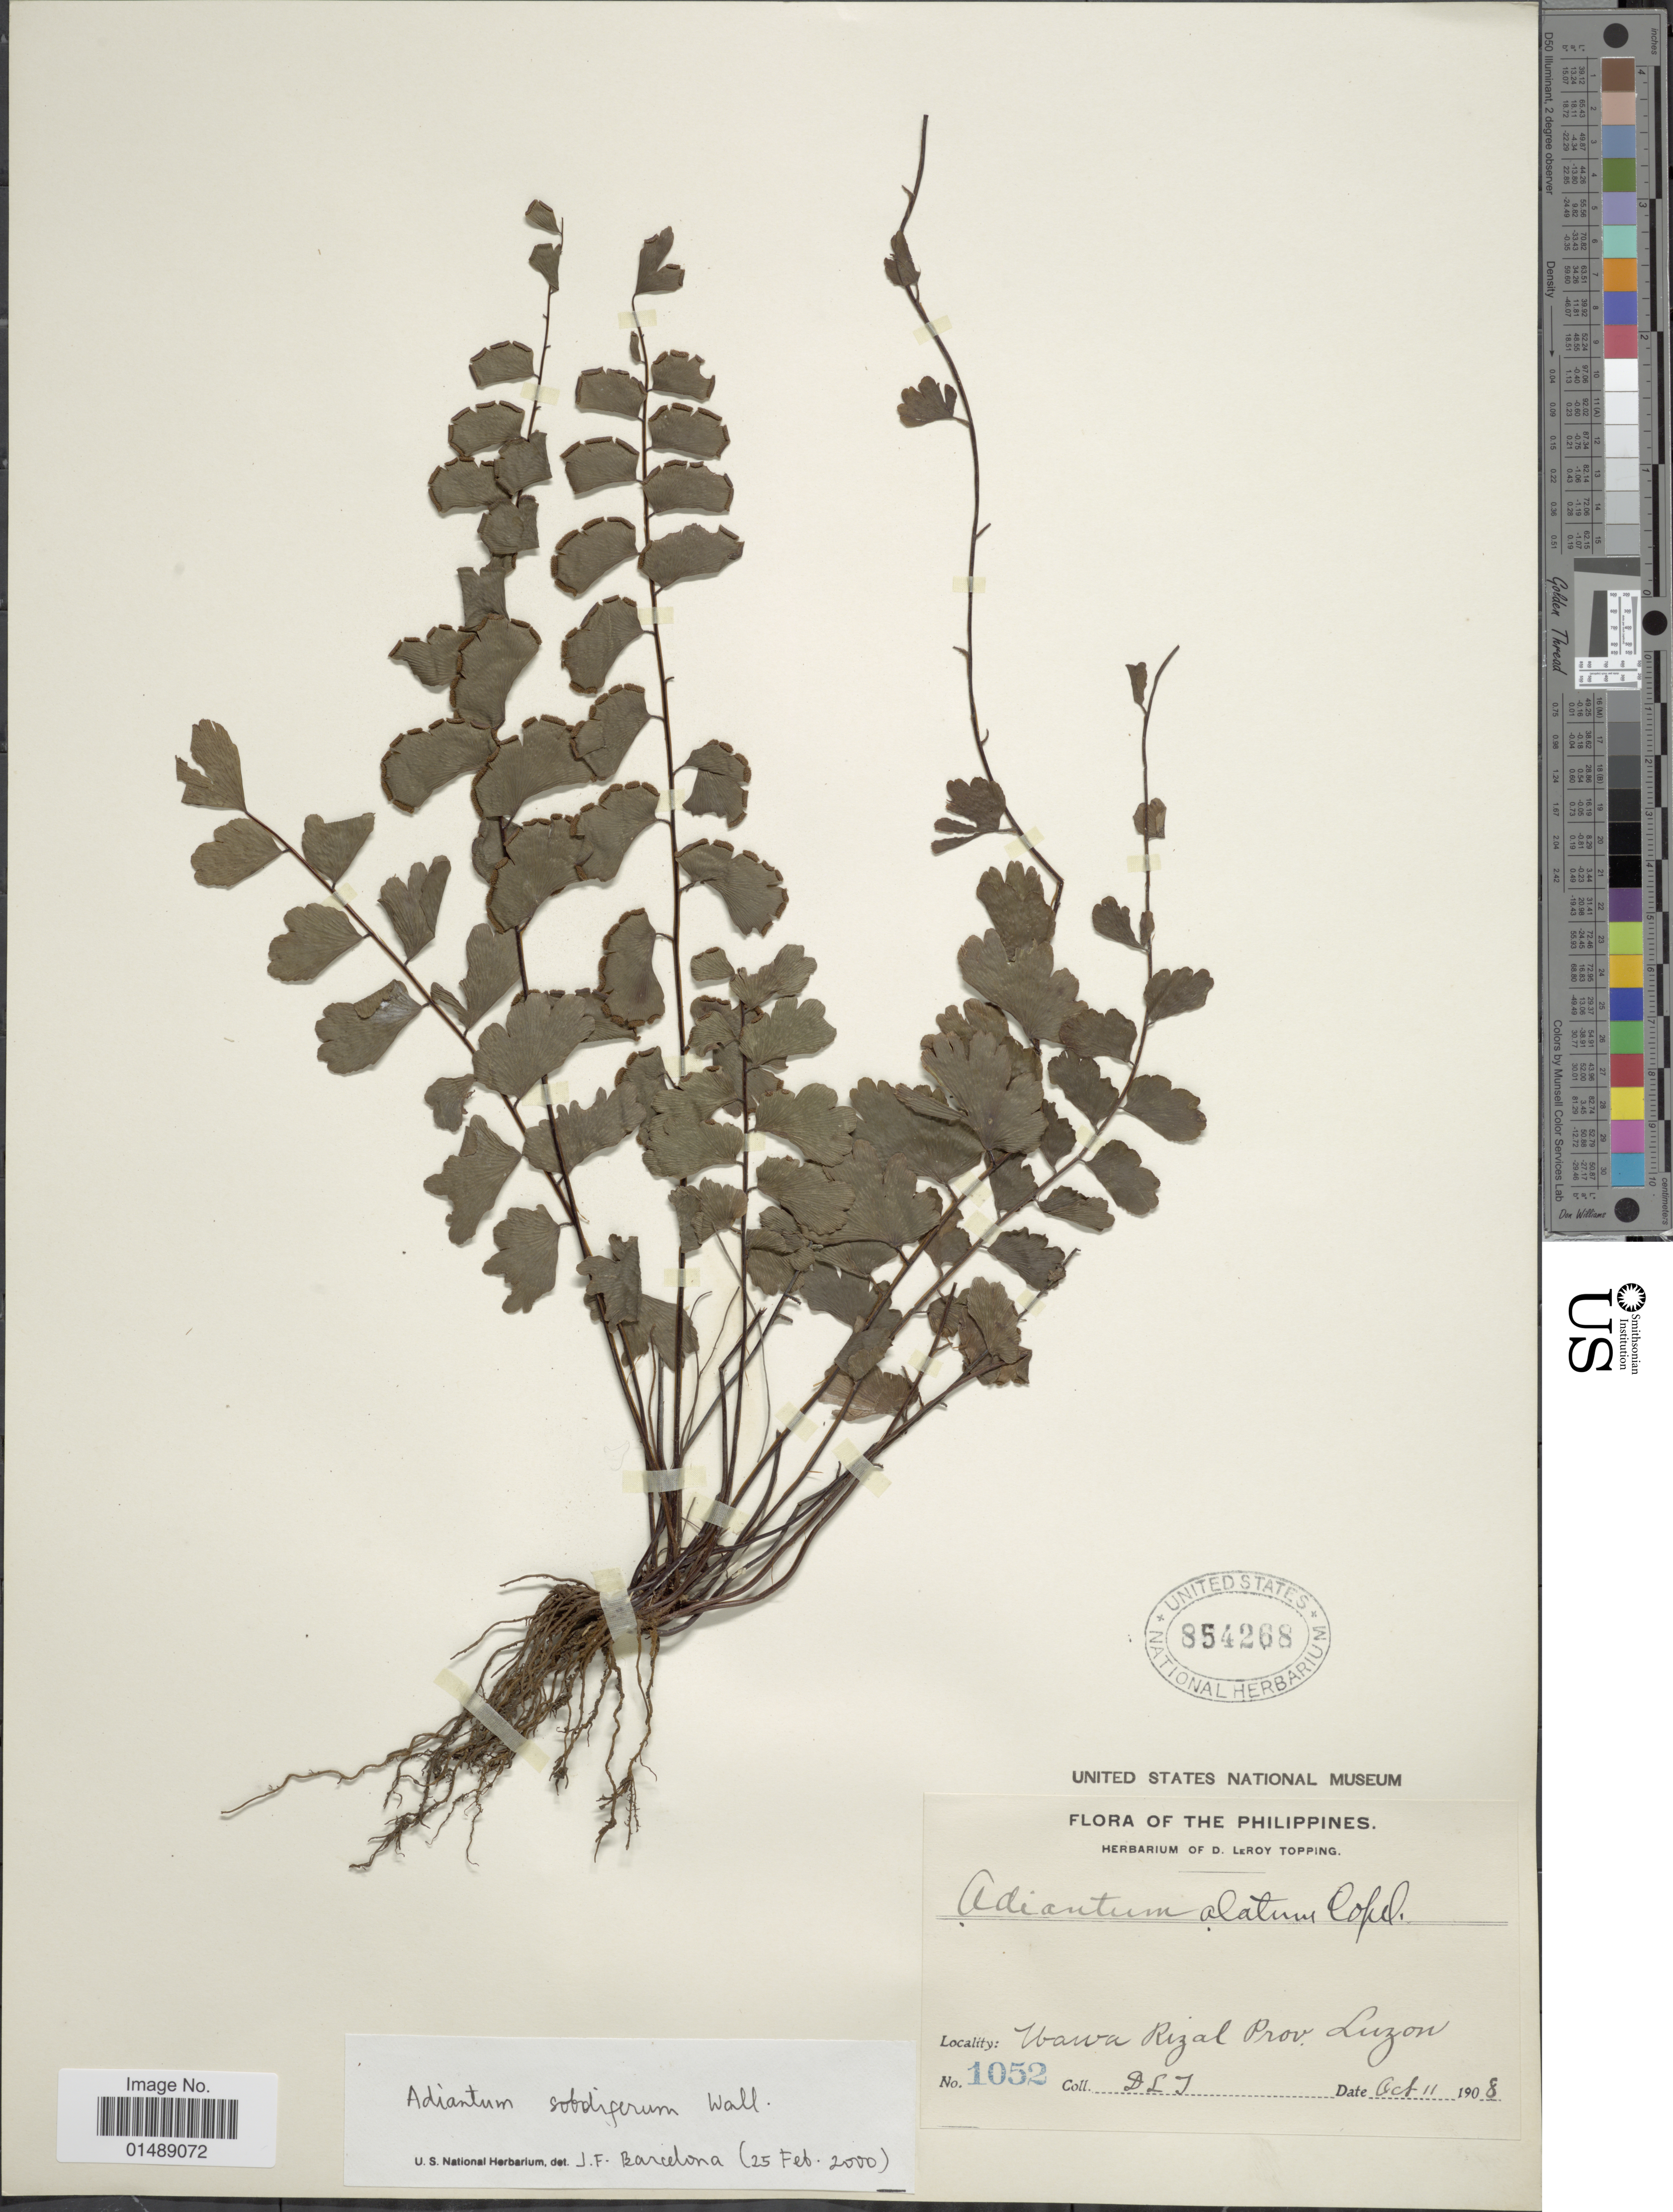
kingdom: Plantae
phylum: Tracheophyta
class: Polypodiopsida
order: Polypodiales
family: Pteridaceae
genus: Adiantum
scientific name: Adiantum soboliferum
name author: Wall. ex Hook.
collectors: D. L. Topping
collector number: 1052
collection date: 1908-10-11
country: Philippines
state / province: Calabarzon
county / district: Rizal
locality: Wawa. Luzon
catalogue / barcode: US 854268